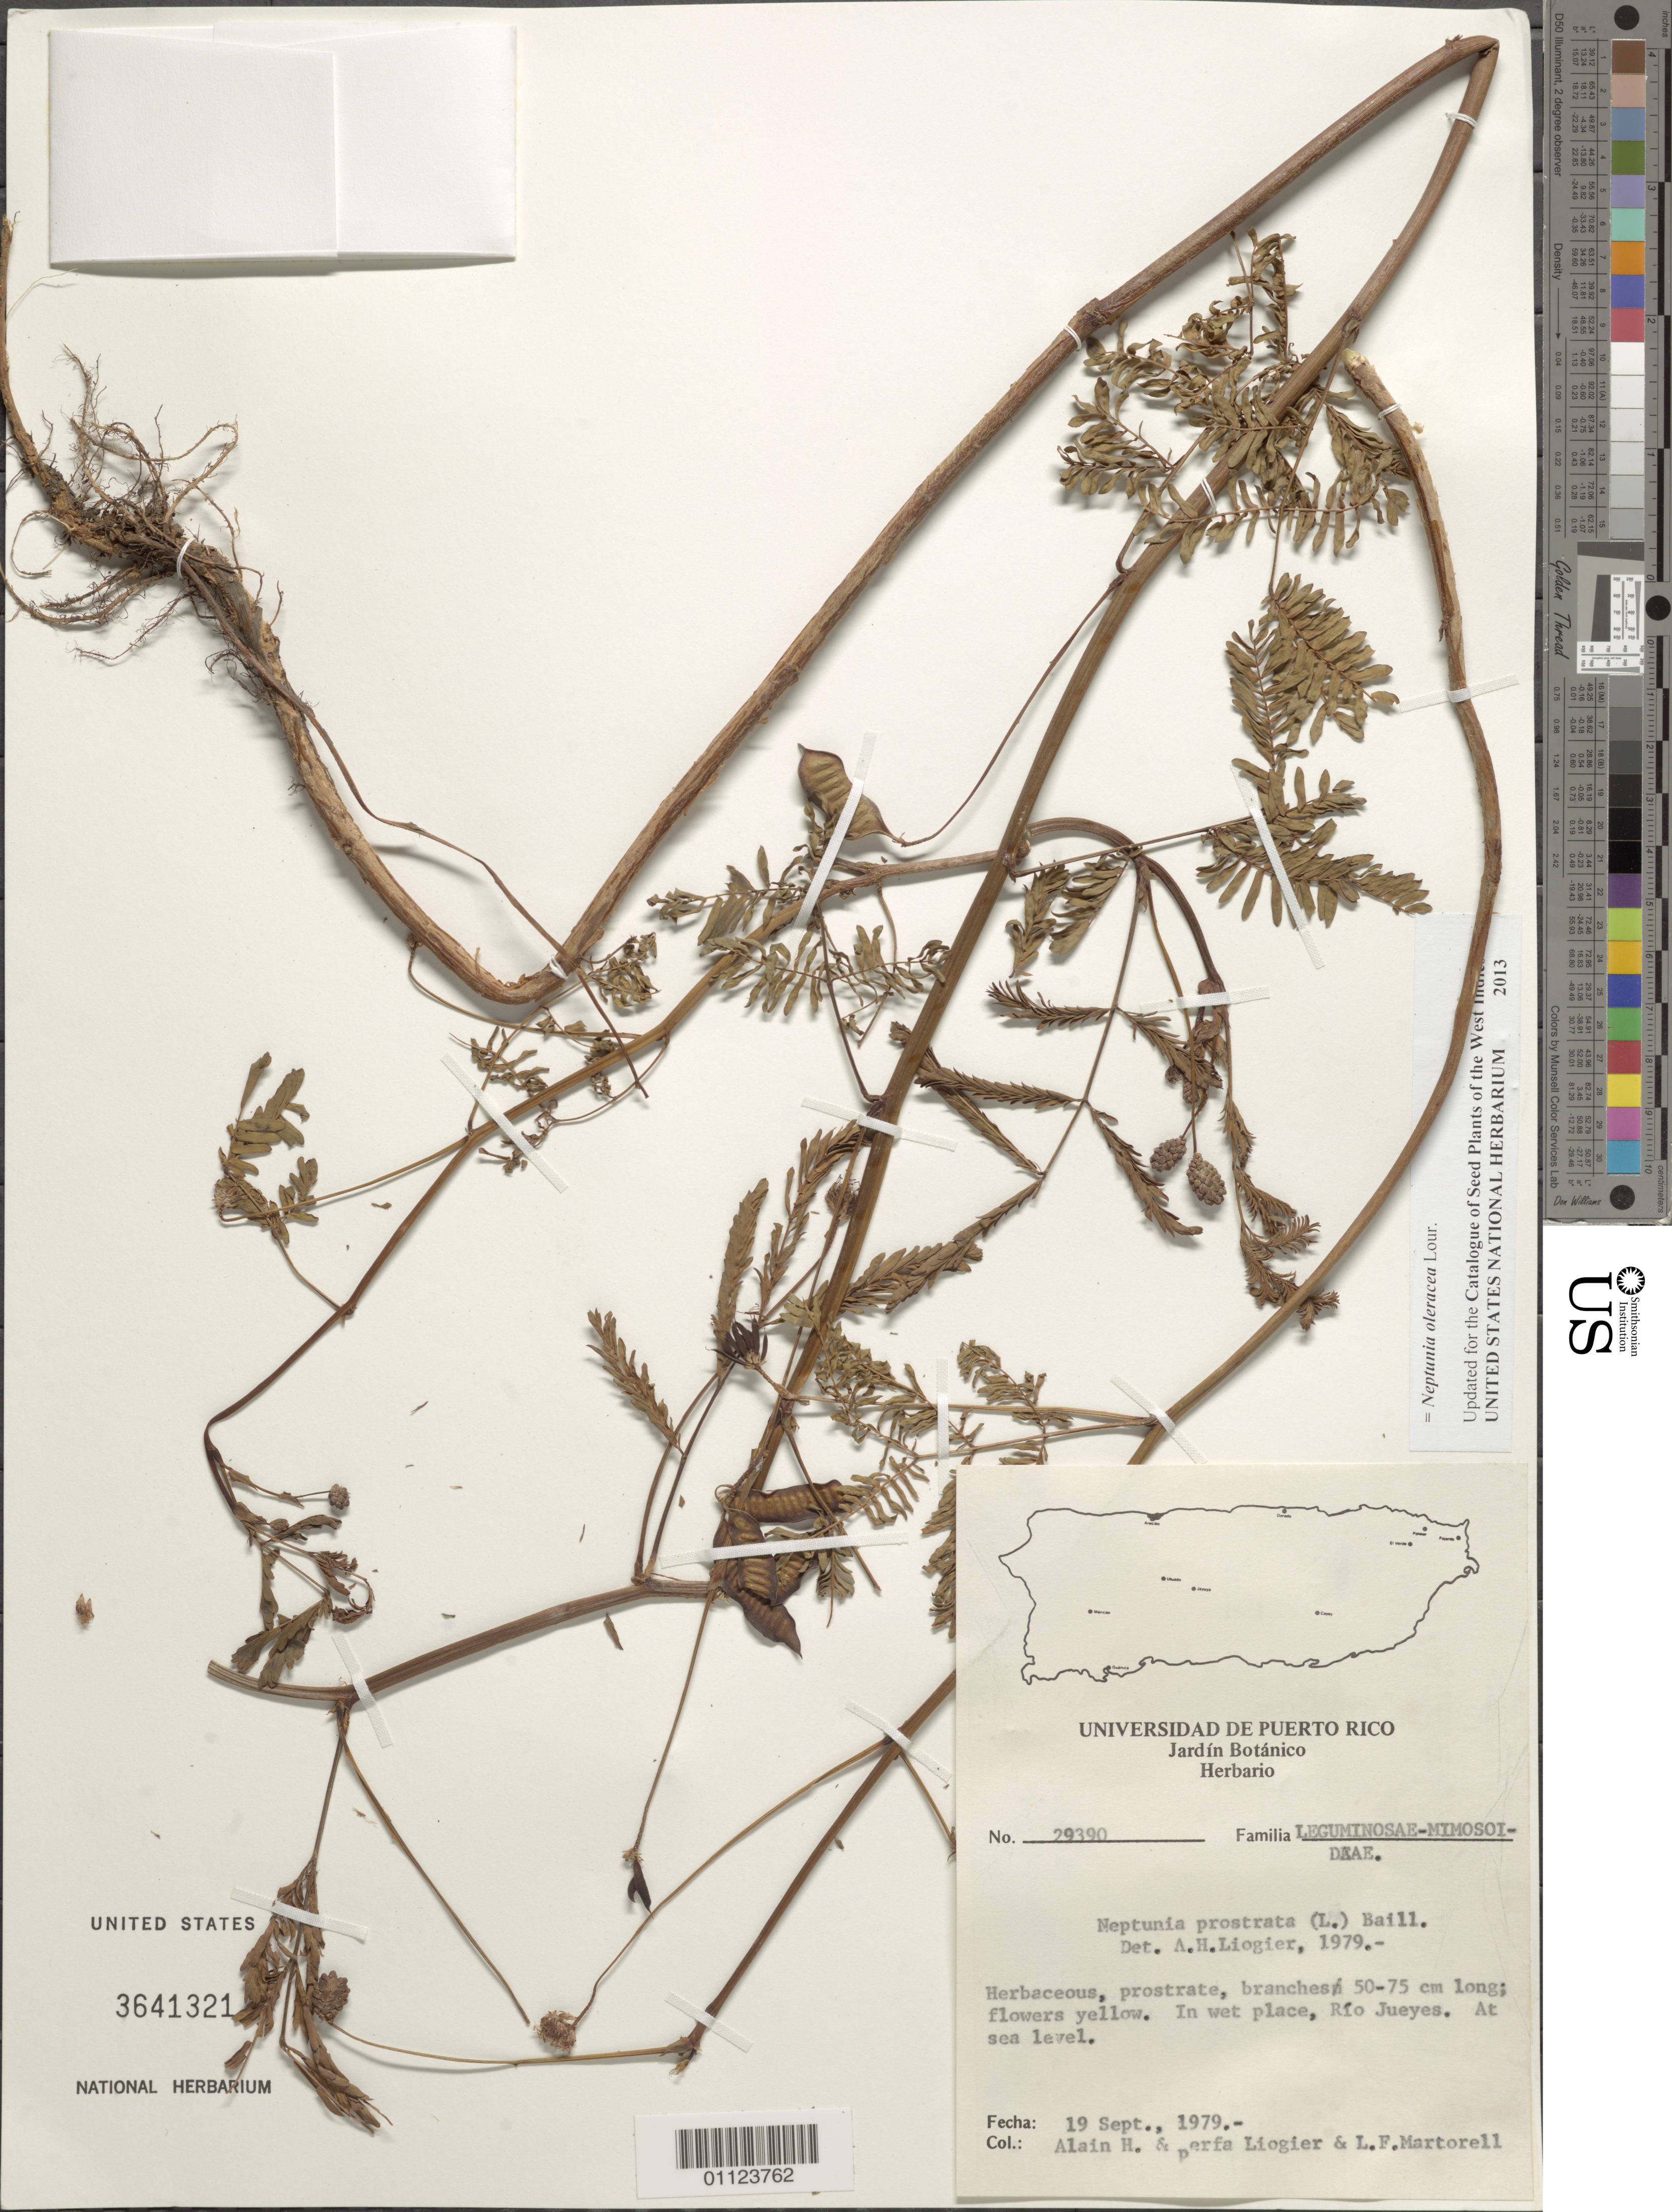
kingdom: Plantae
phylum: Tracheophyta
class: Magnoliopsida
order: Fabales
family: Fabaceae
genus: Neptunia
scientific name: Neptunia plena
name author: (L.) Benth.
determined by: Becklund, Ellie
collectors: A. H. Liogier, M. P. Liogier & L. Martorell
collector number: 29390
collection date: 1979-09-19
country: Puerto Rico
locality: Río Jueyes.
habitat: In wet place.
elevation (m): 0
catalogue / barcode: US 3641321